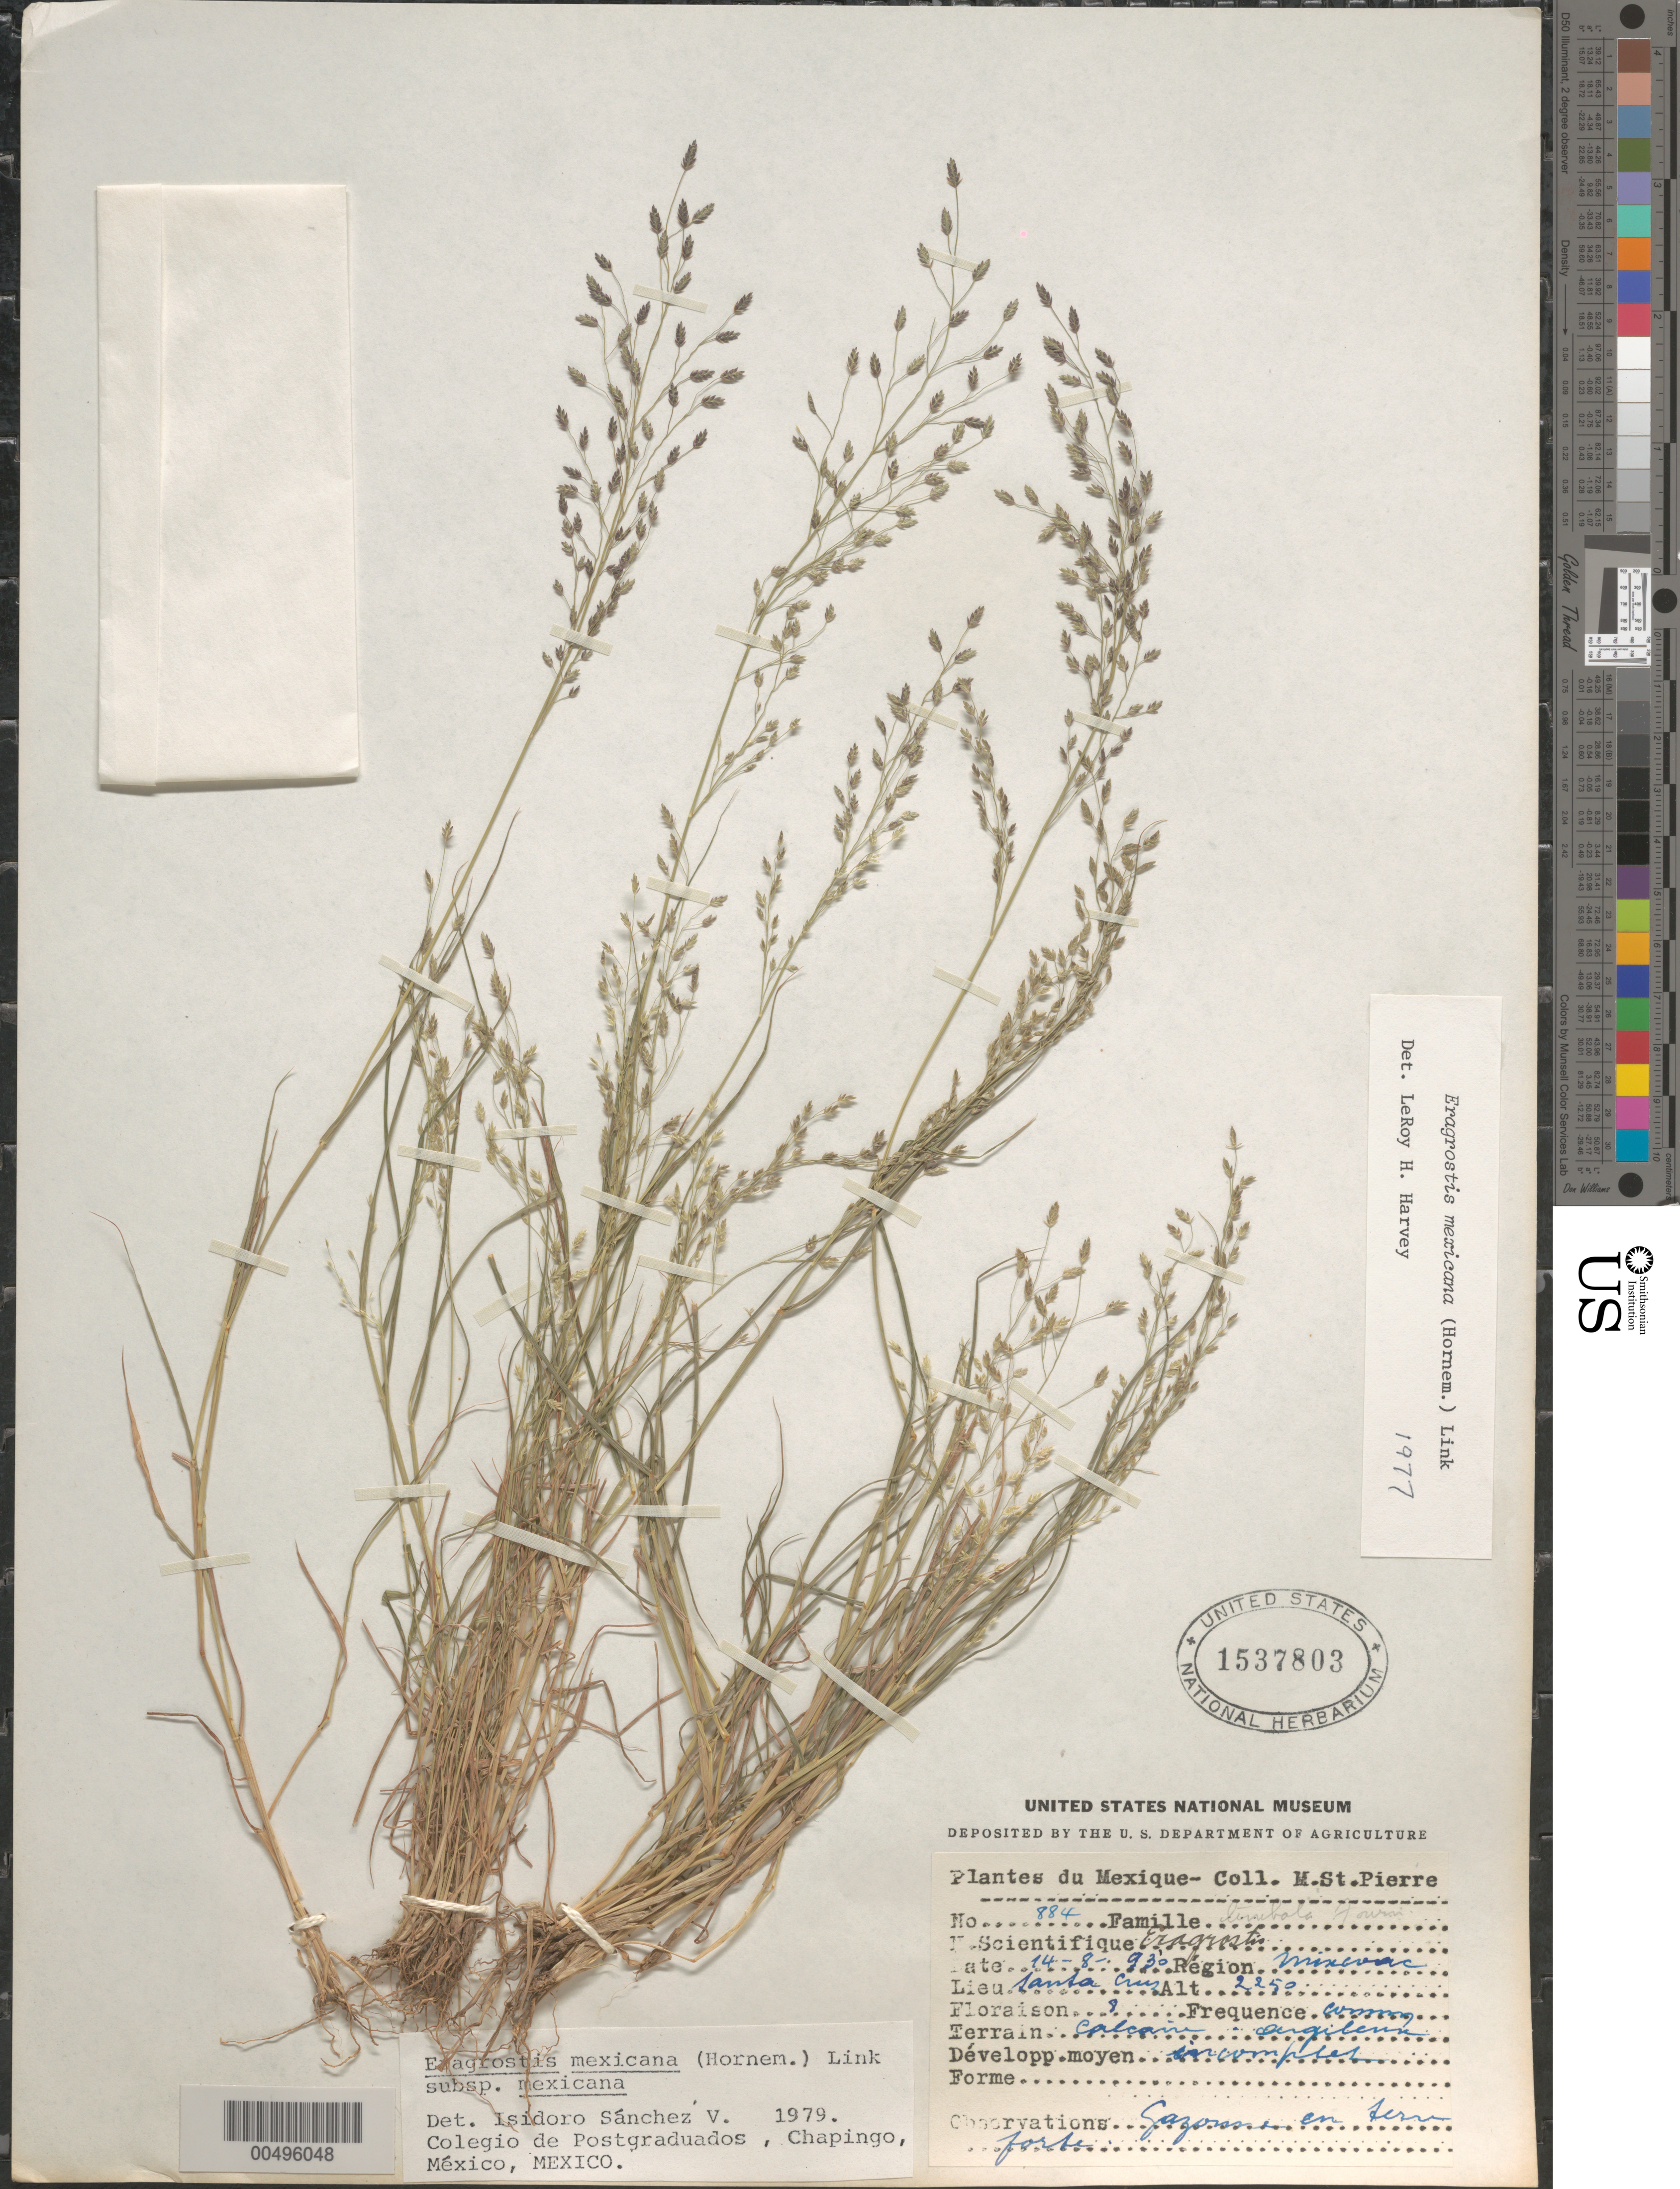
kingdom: Plantae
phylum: Tracheophyta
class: Liliopsida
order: Poales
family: Poaceae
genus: Eragrostis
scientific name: Eragrostis mexicana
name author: (Hornem.) Link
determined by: Sánchez Vega, I. M.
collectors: M. Saint-Pierre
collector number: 884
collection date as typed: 14 Aug 1930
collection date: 1930-08-14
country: Mexico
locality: Mixcoac, Santa Crus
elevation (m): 2250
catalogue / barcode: US 1537803